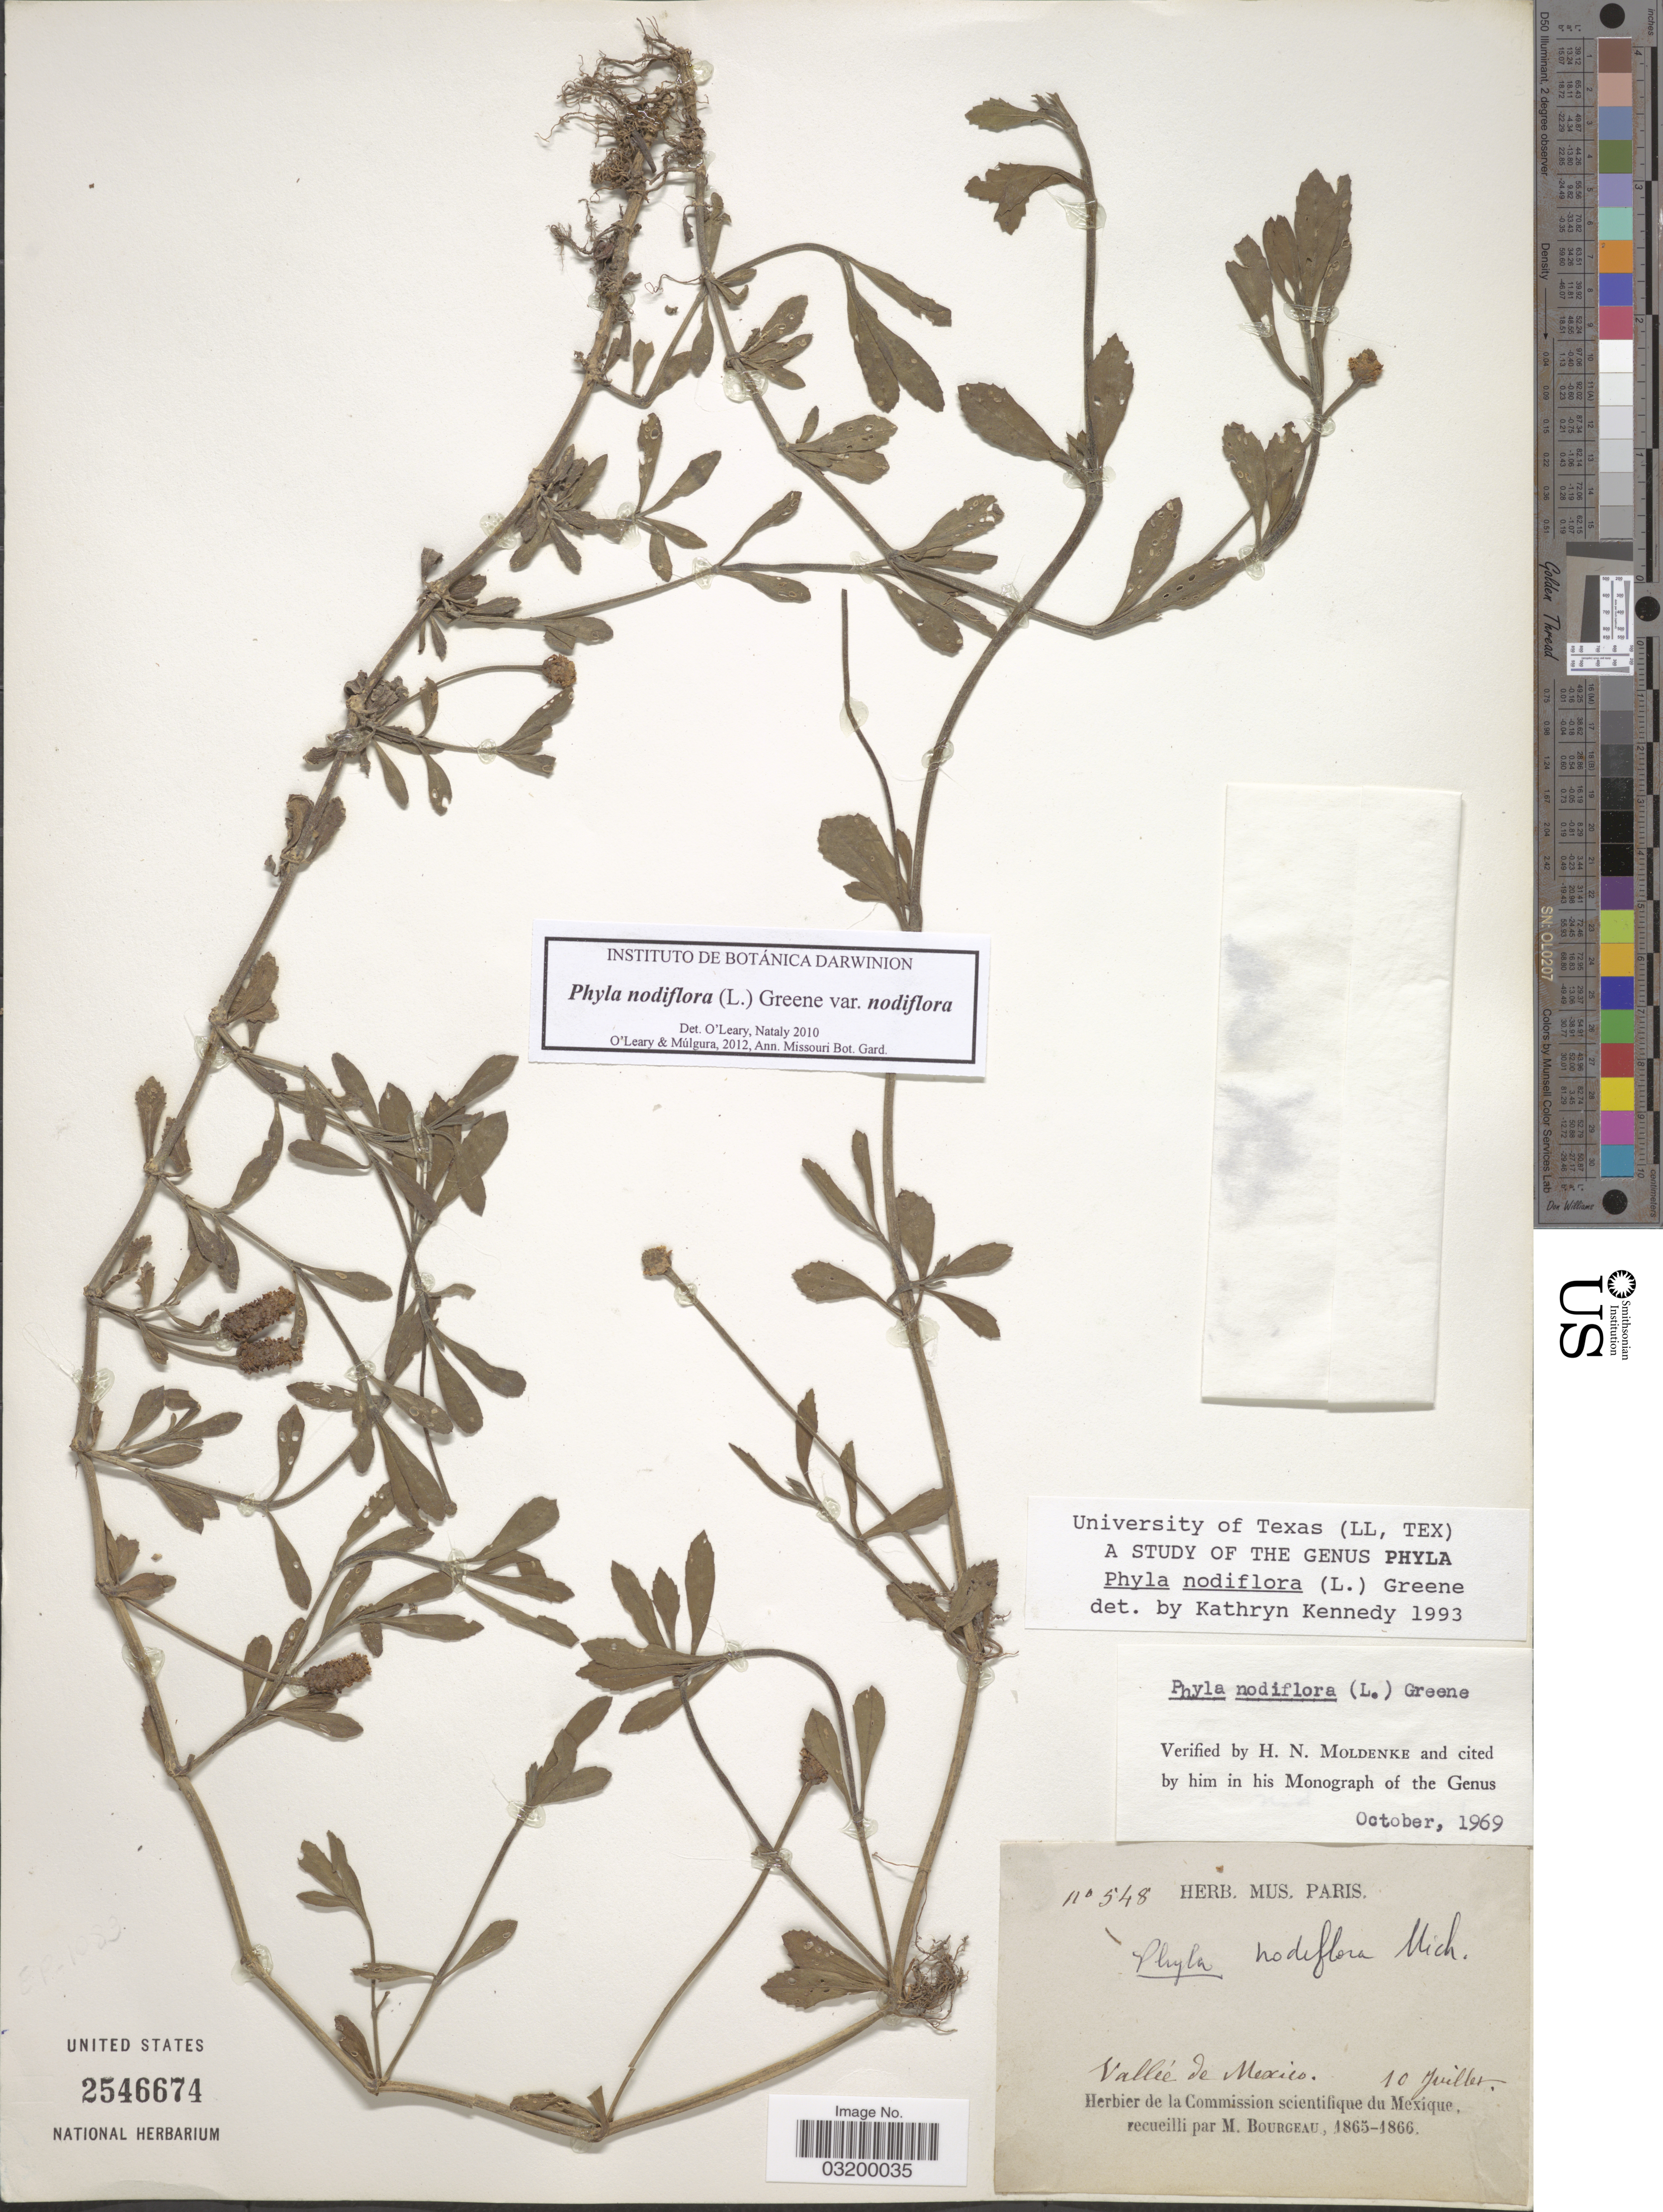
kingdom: Plantae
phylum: Tracheophyta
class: Magnoliopsida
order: Lamiales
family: Verbenaceae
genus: Phyla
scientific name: Phyla nodiflora var. nodiflora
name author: (L.) Greene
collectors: M. Bourgeau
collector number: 548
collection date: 1865/1866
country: Mexico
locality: Vallée de Mexico.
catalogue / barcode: US 2546674